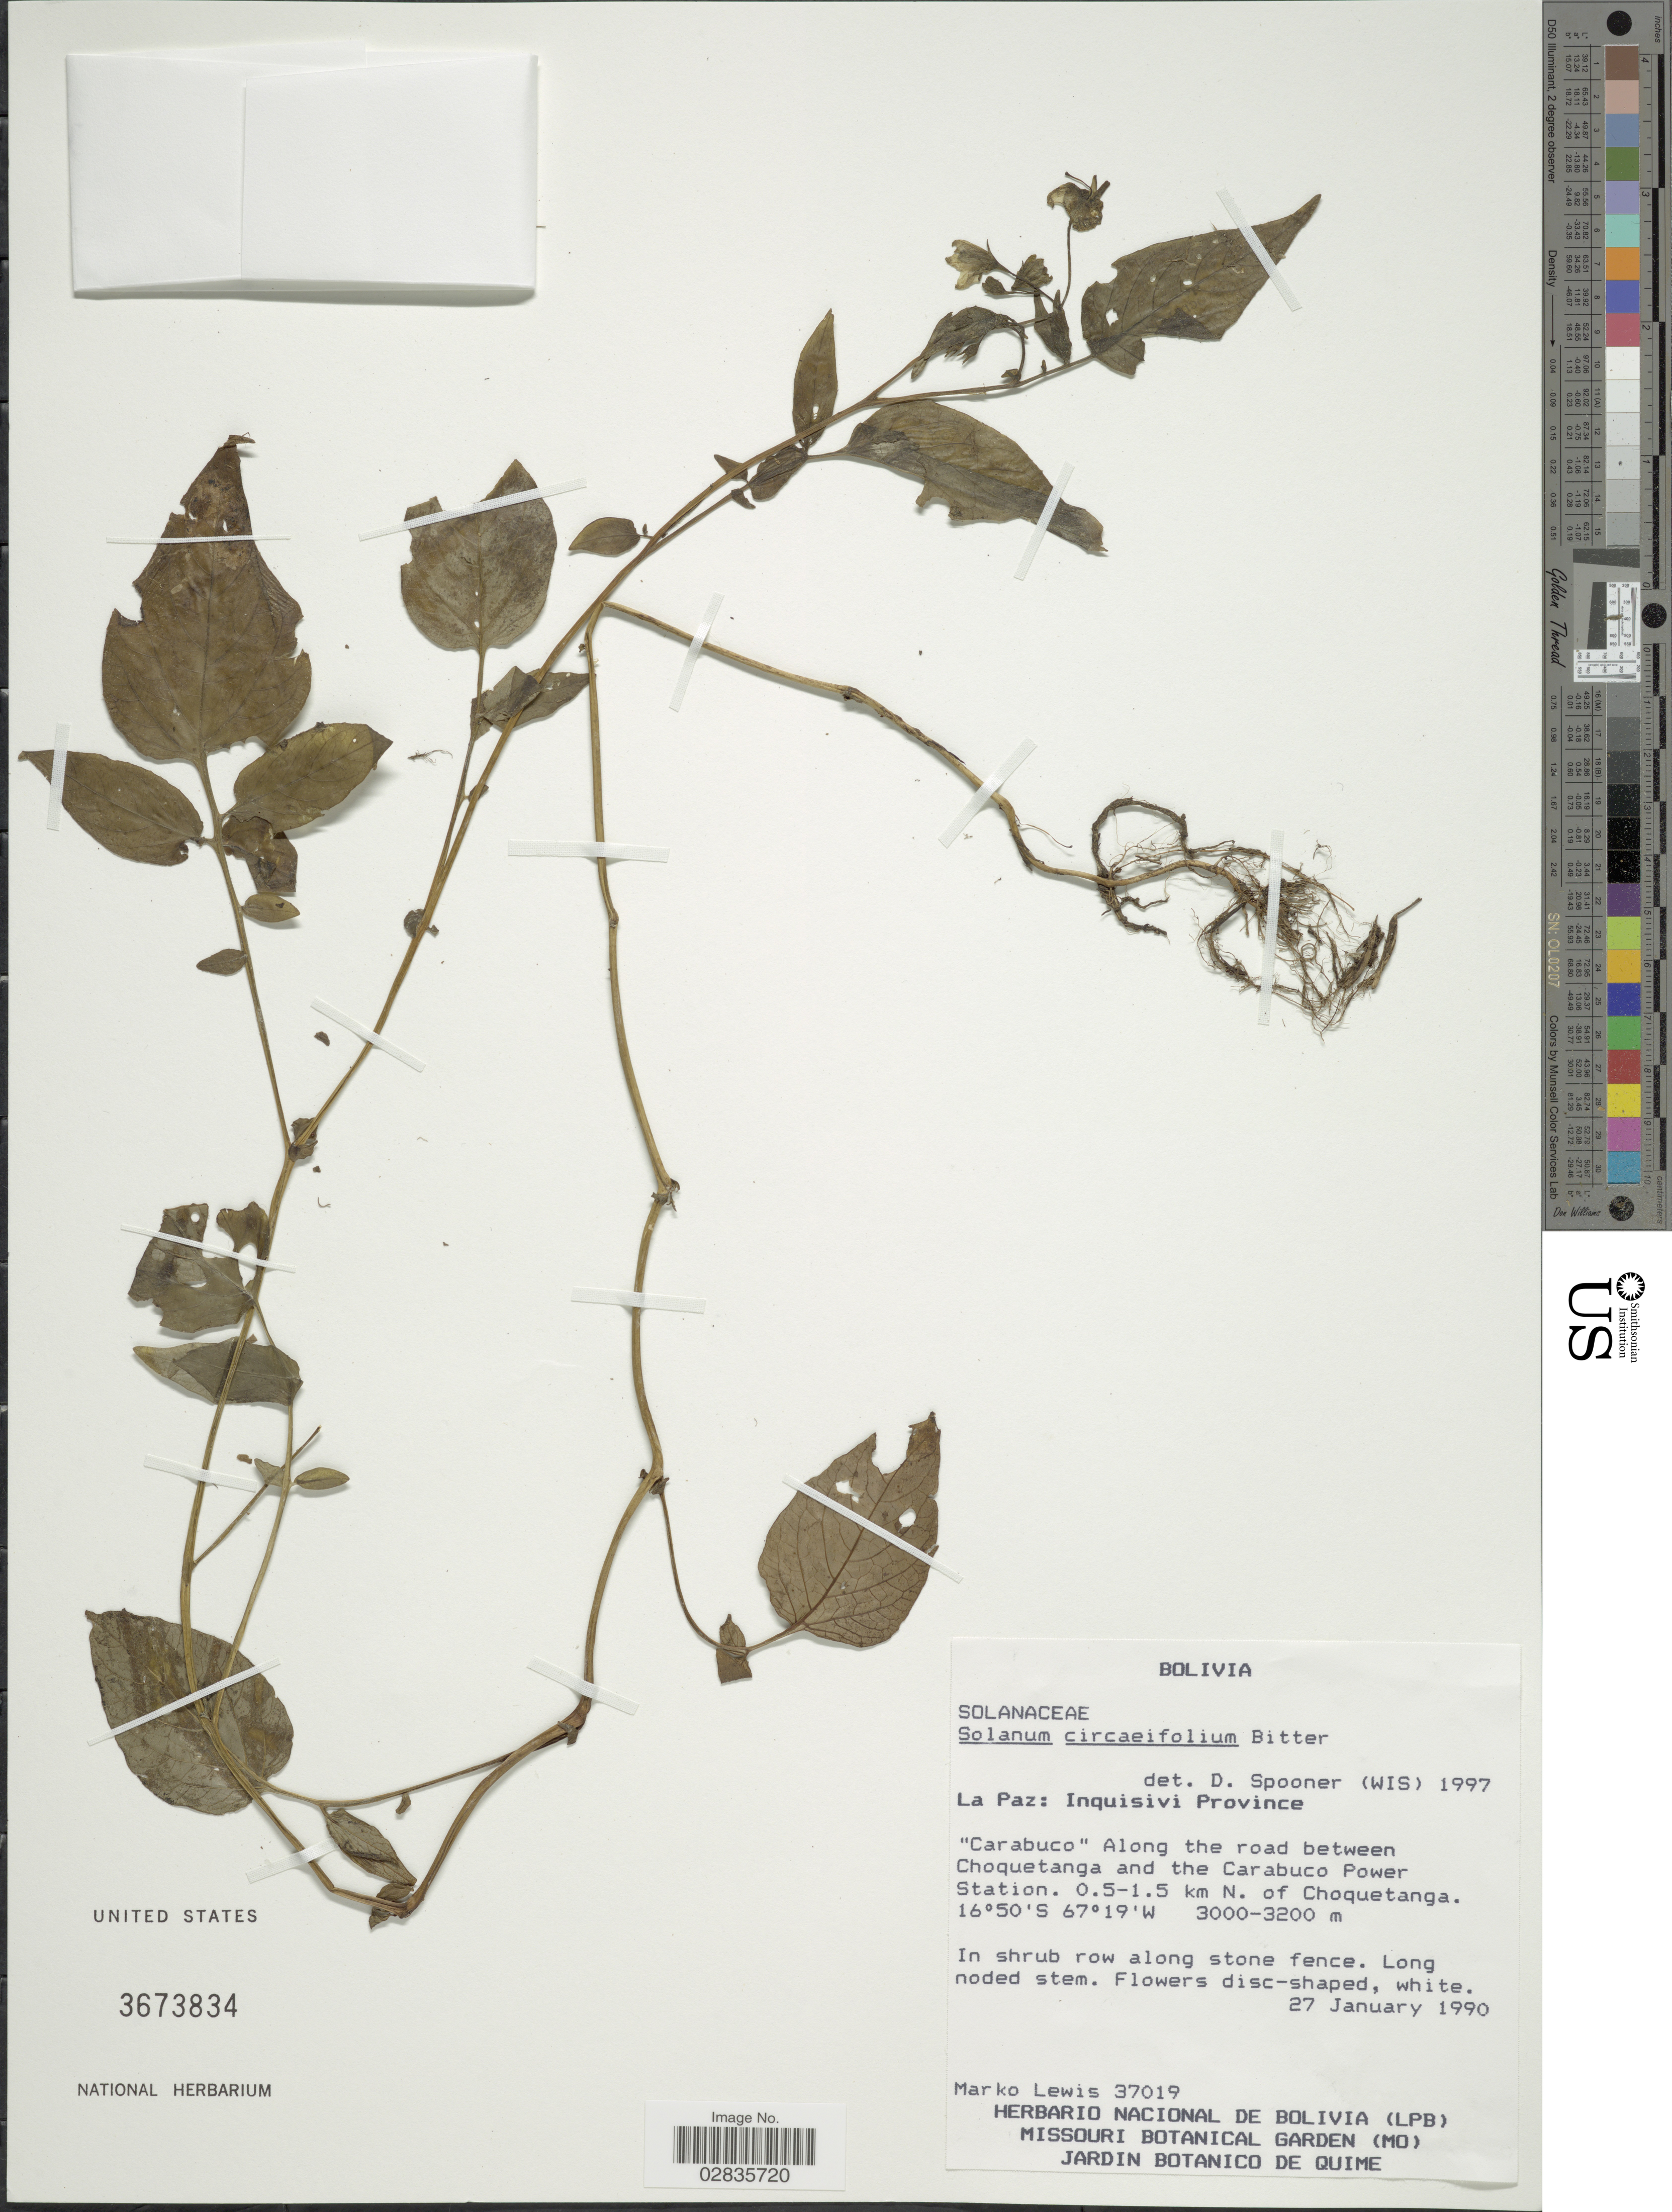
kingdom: Plantae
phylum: Tracheophyta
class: Magnoliopsida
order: Solanales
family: Solanaceae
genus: Solanum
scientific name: Solanum circaeifolium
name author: Bitter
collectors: M. A. Lewis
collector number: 37019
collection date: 1990-01-27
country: Bolivia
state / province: La Paz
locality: Inquisivi Province, "Carabuco" Along the road between Choquetanga and the Carabuco Power Station, 0.5-1.5 km N. of Choquetanga.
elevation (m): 3000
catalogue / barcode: US 3673834